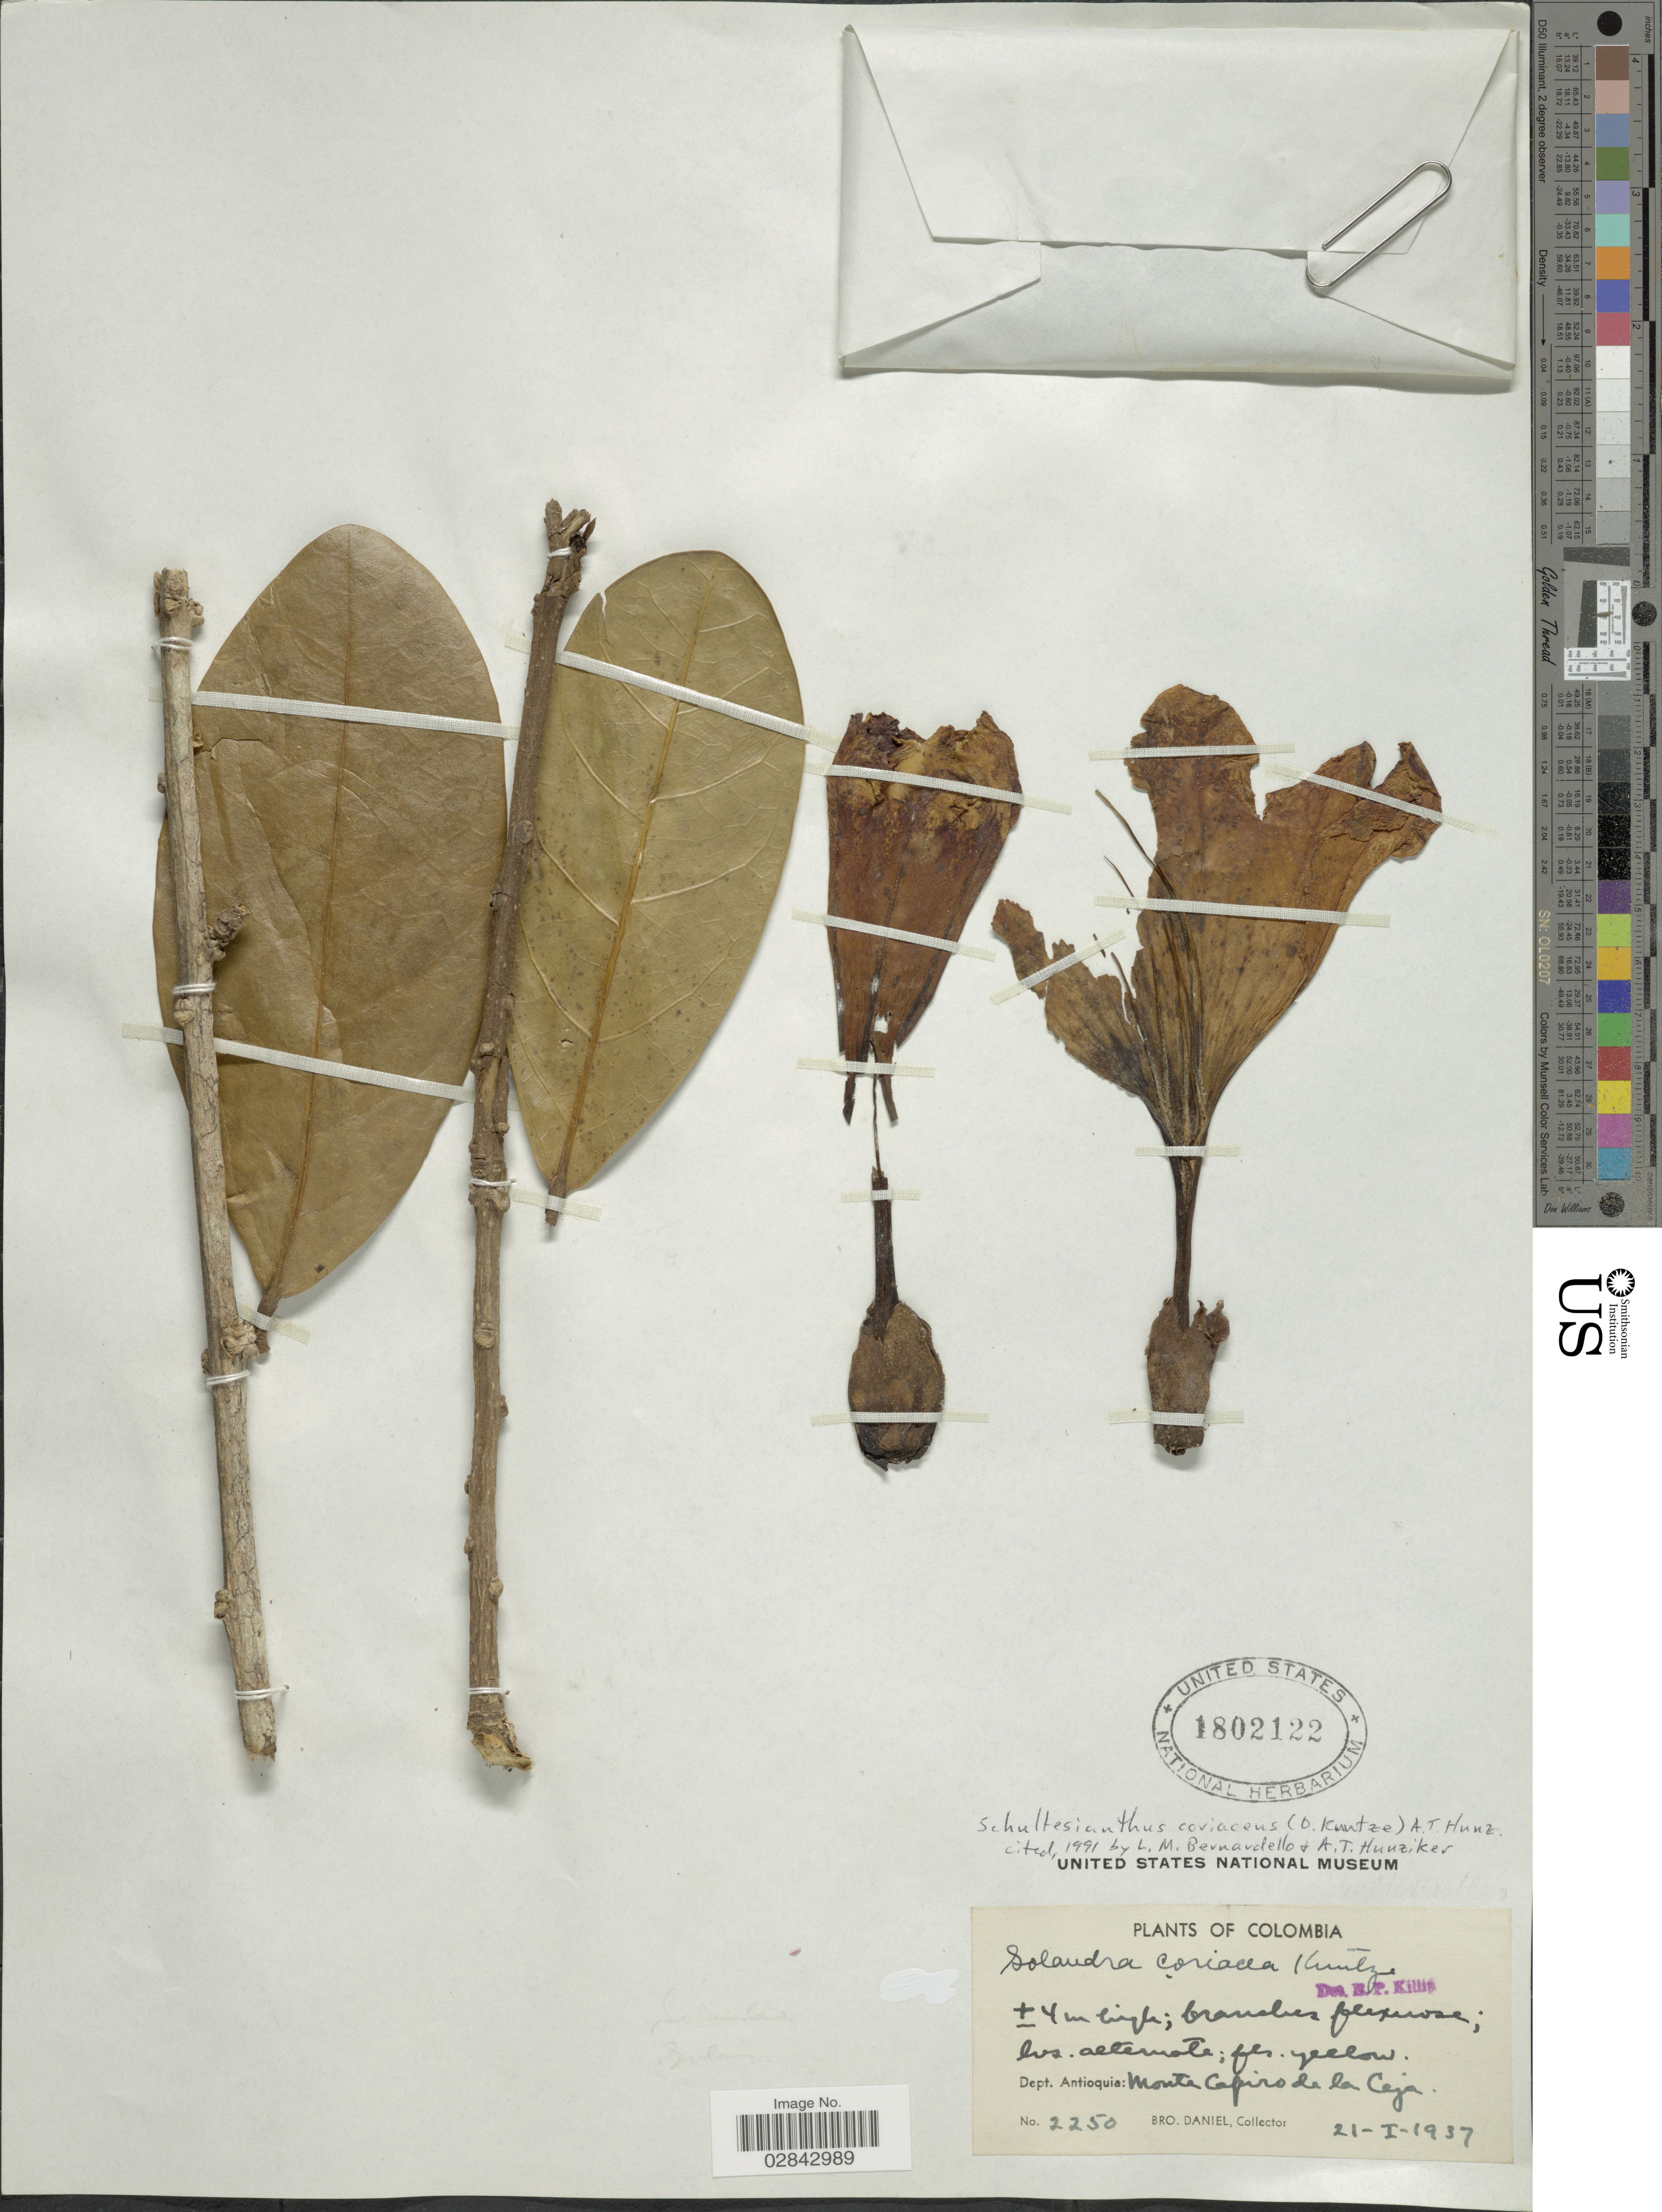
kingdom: Plantae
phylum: Tracheophyta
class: Magnoliopsida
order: Solanales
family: Solanaceae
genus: Schultesianthus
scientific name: Schultesianthus coriaceus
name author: (Kuntze) Hunz.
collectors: Bro. Daniel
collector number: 2250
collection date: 1937-01-21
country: Colombia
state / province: Antioquia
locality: Dept. Antioquia: Monte Capiro de la Ceja.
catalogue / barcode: US 1802122